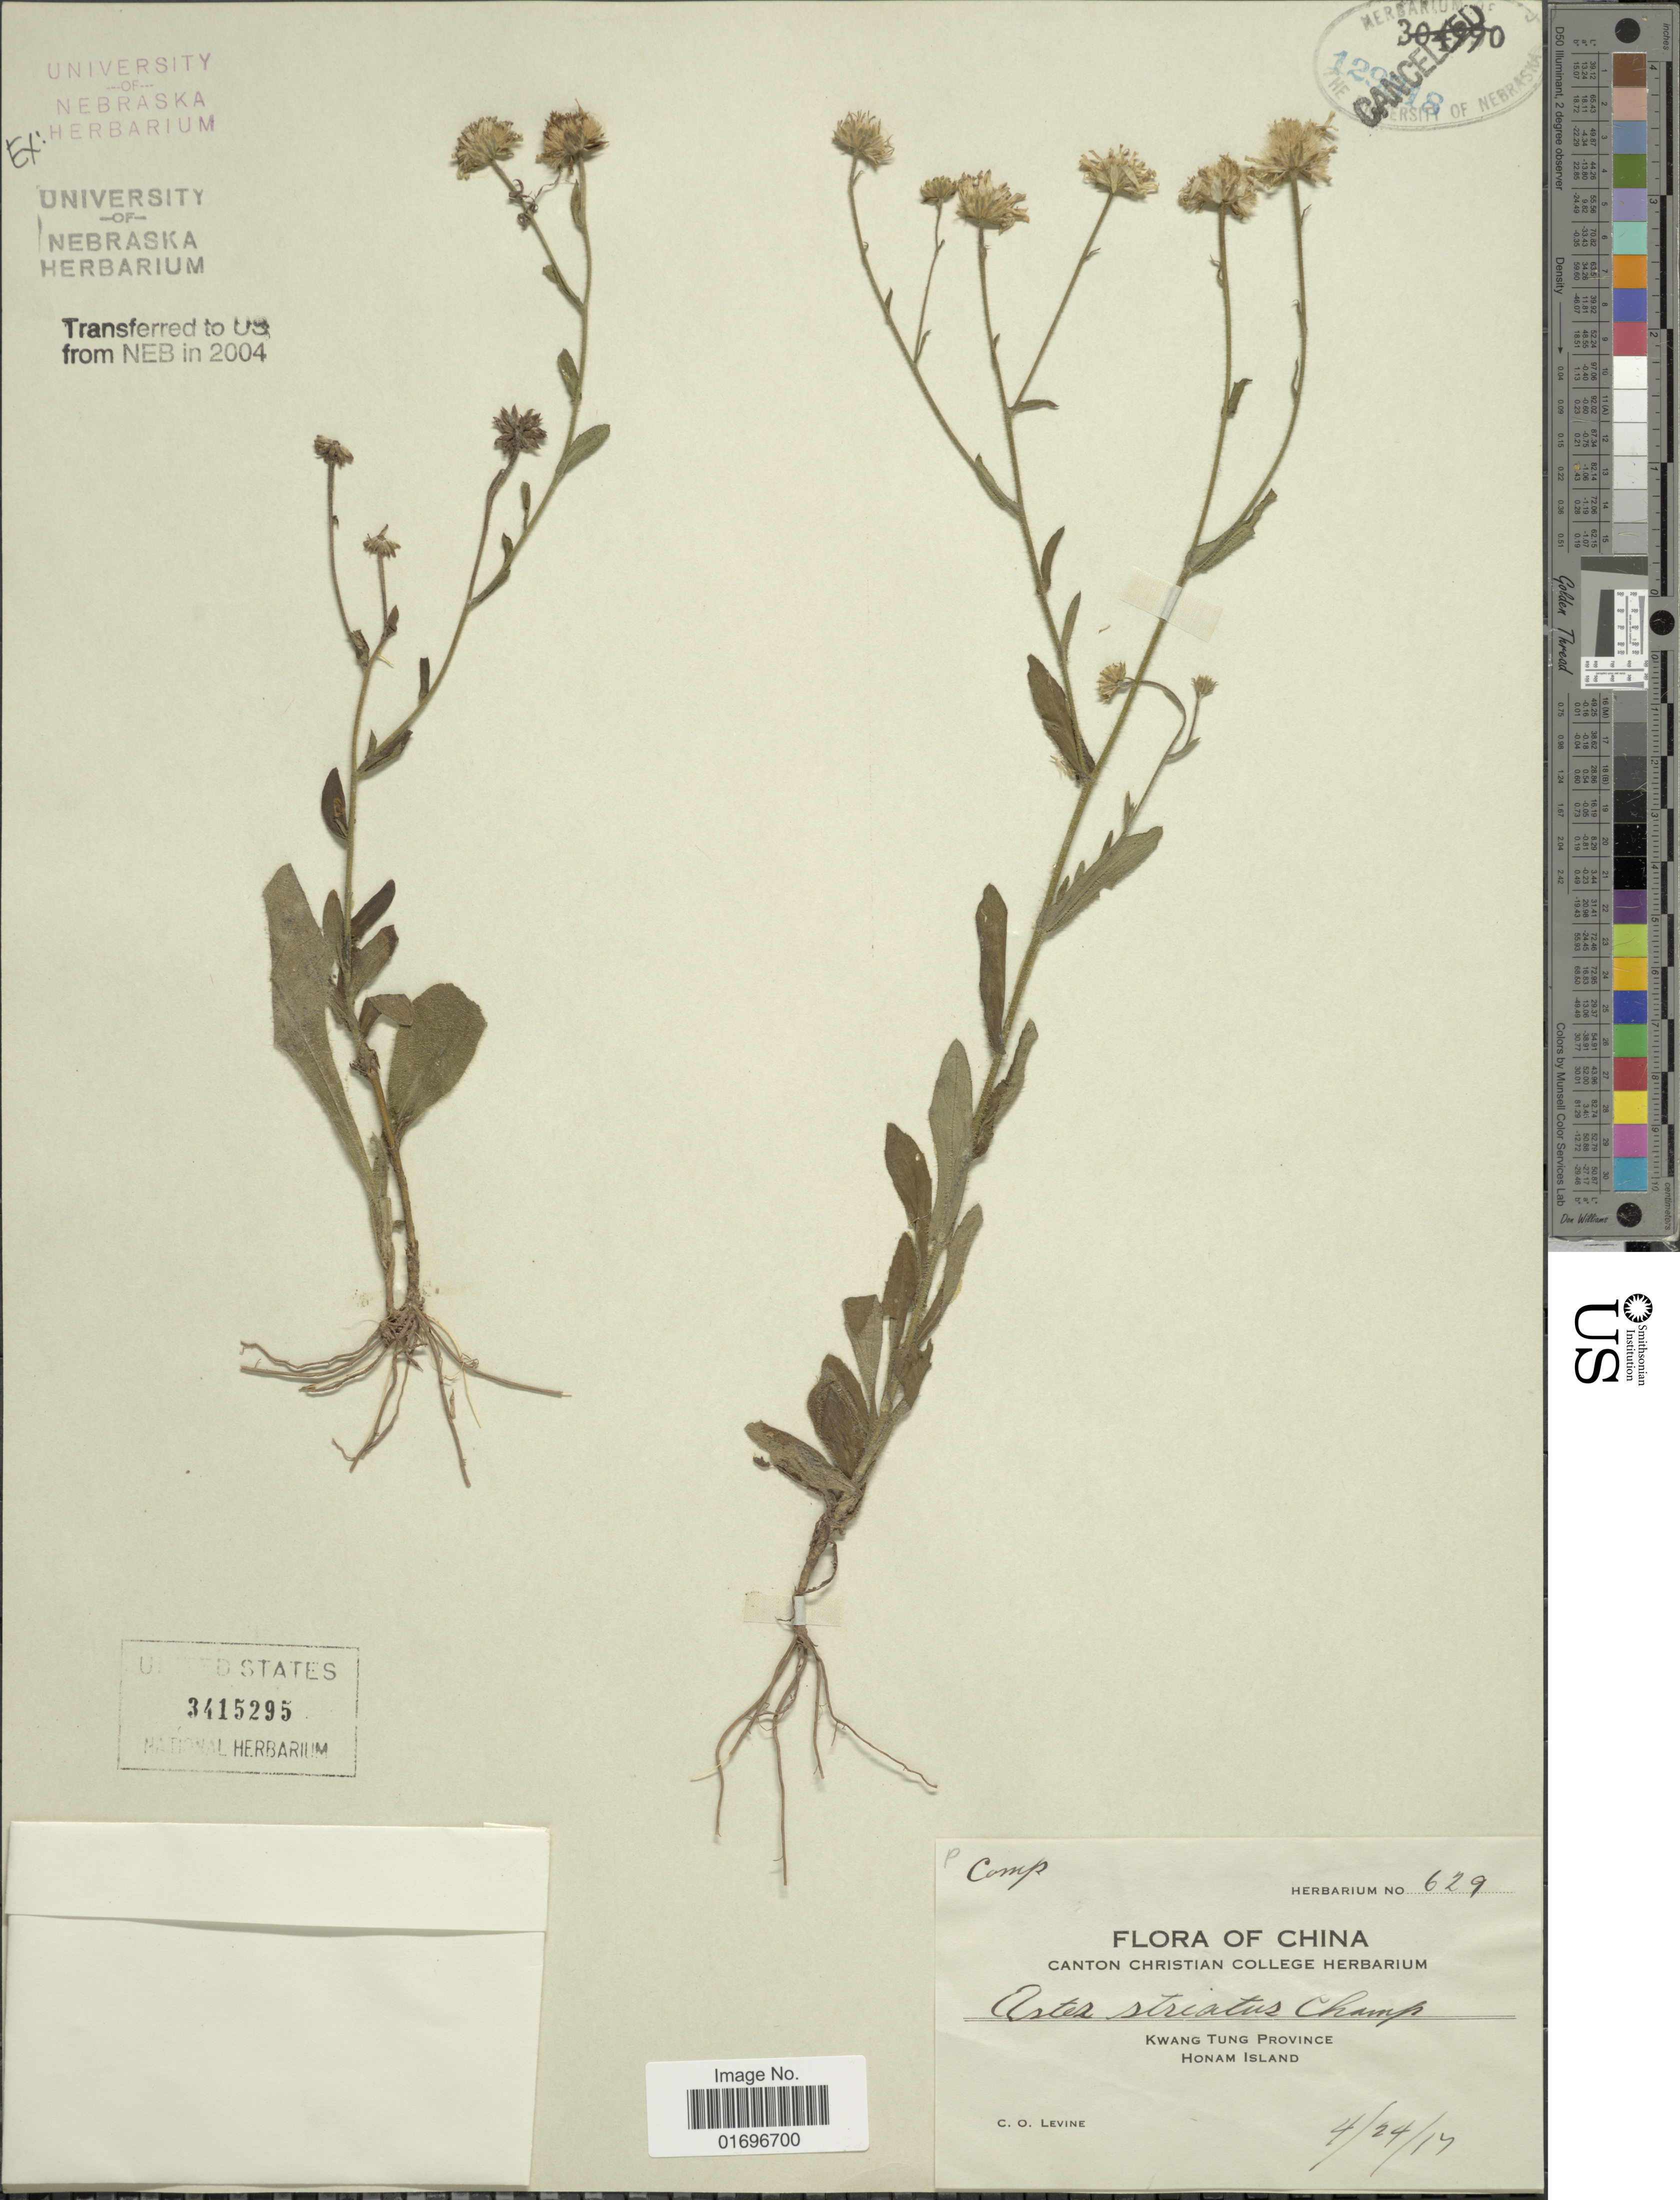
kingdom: Plantae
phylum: Tracheophyta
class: Magnoliopsida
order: Asterales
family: Asteraceae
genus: Aster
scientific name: Aster striatus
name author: Champ. ex Benth.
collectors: C. O. Levine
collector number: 629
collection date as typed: Transcribed d/m/y: 24/4/17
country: China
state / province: Guangdong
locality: China. Kwang Tung Province. Honam Island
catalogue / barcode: US 3415295